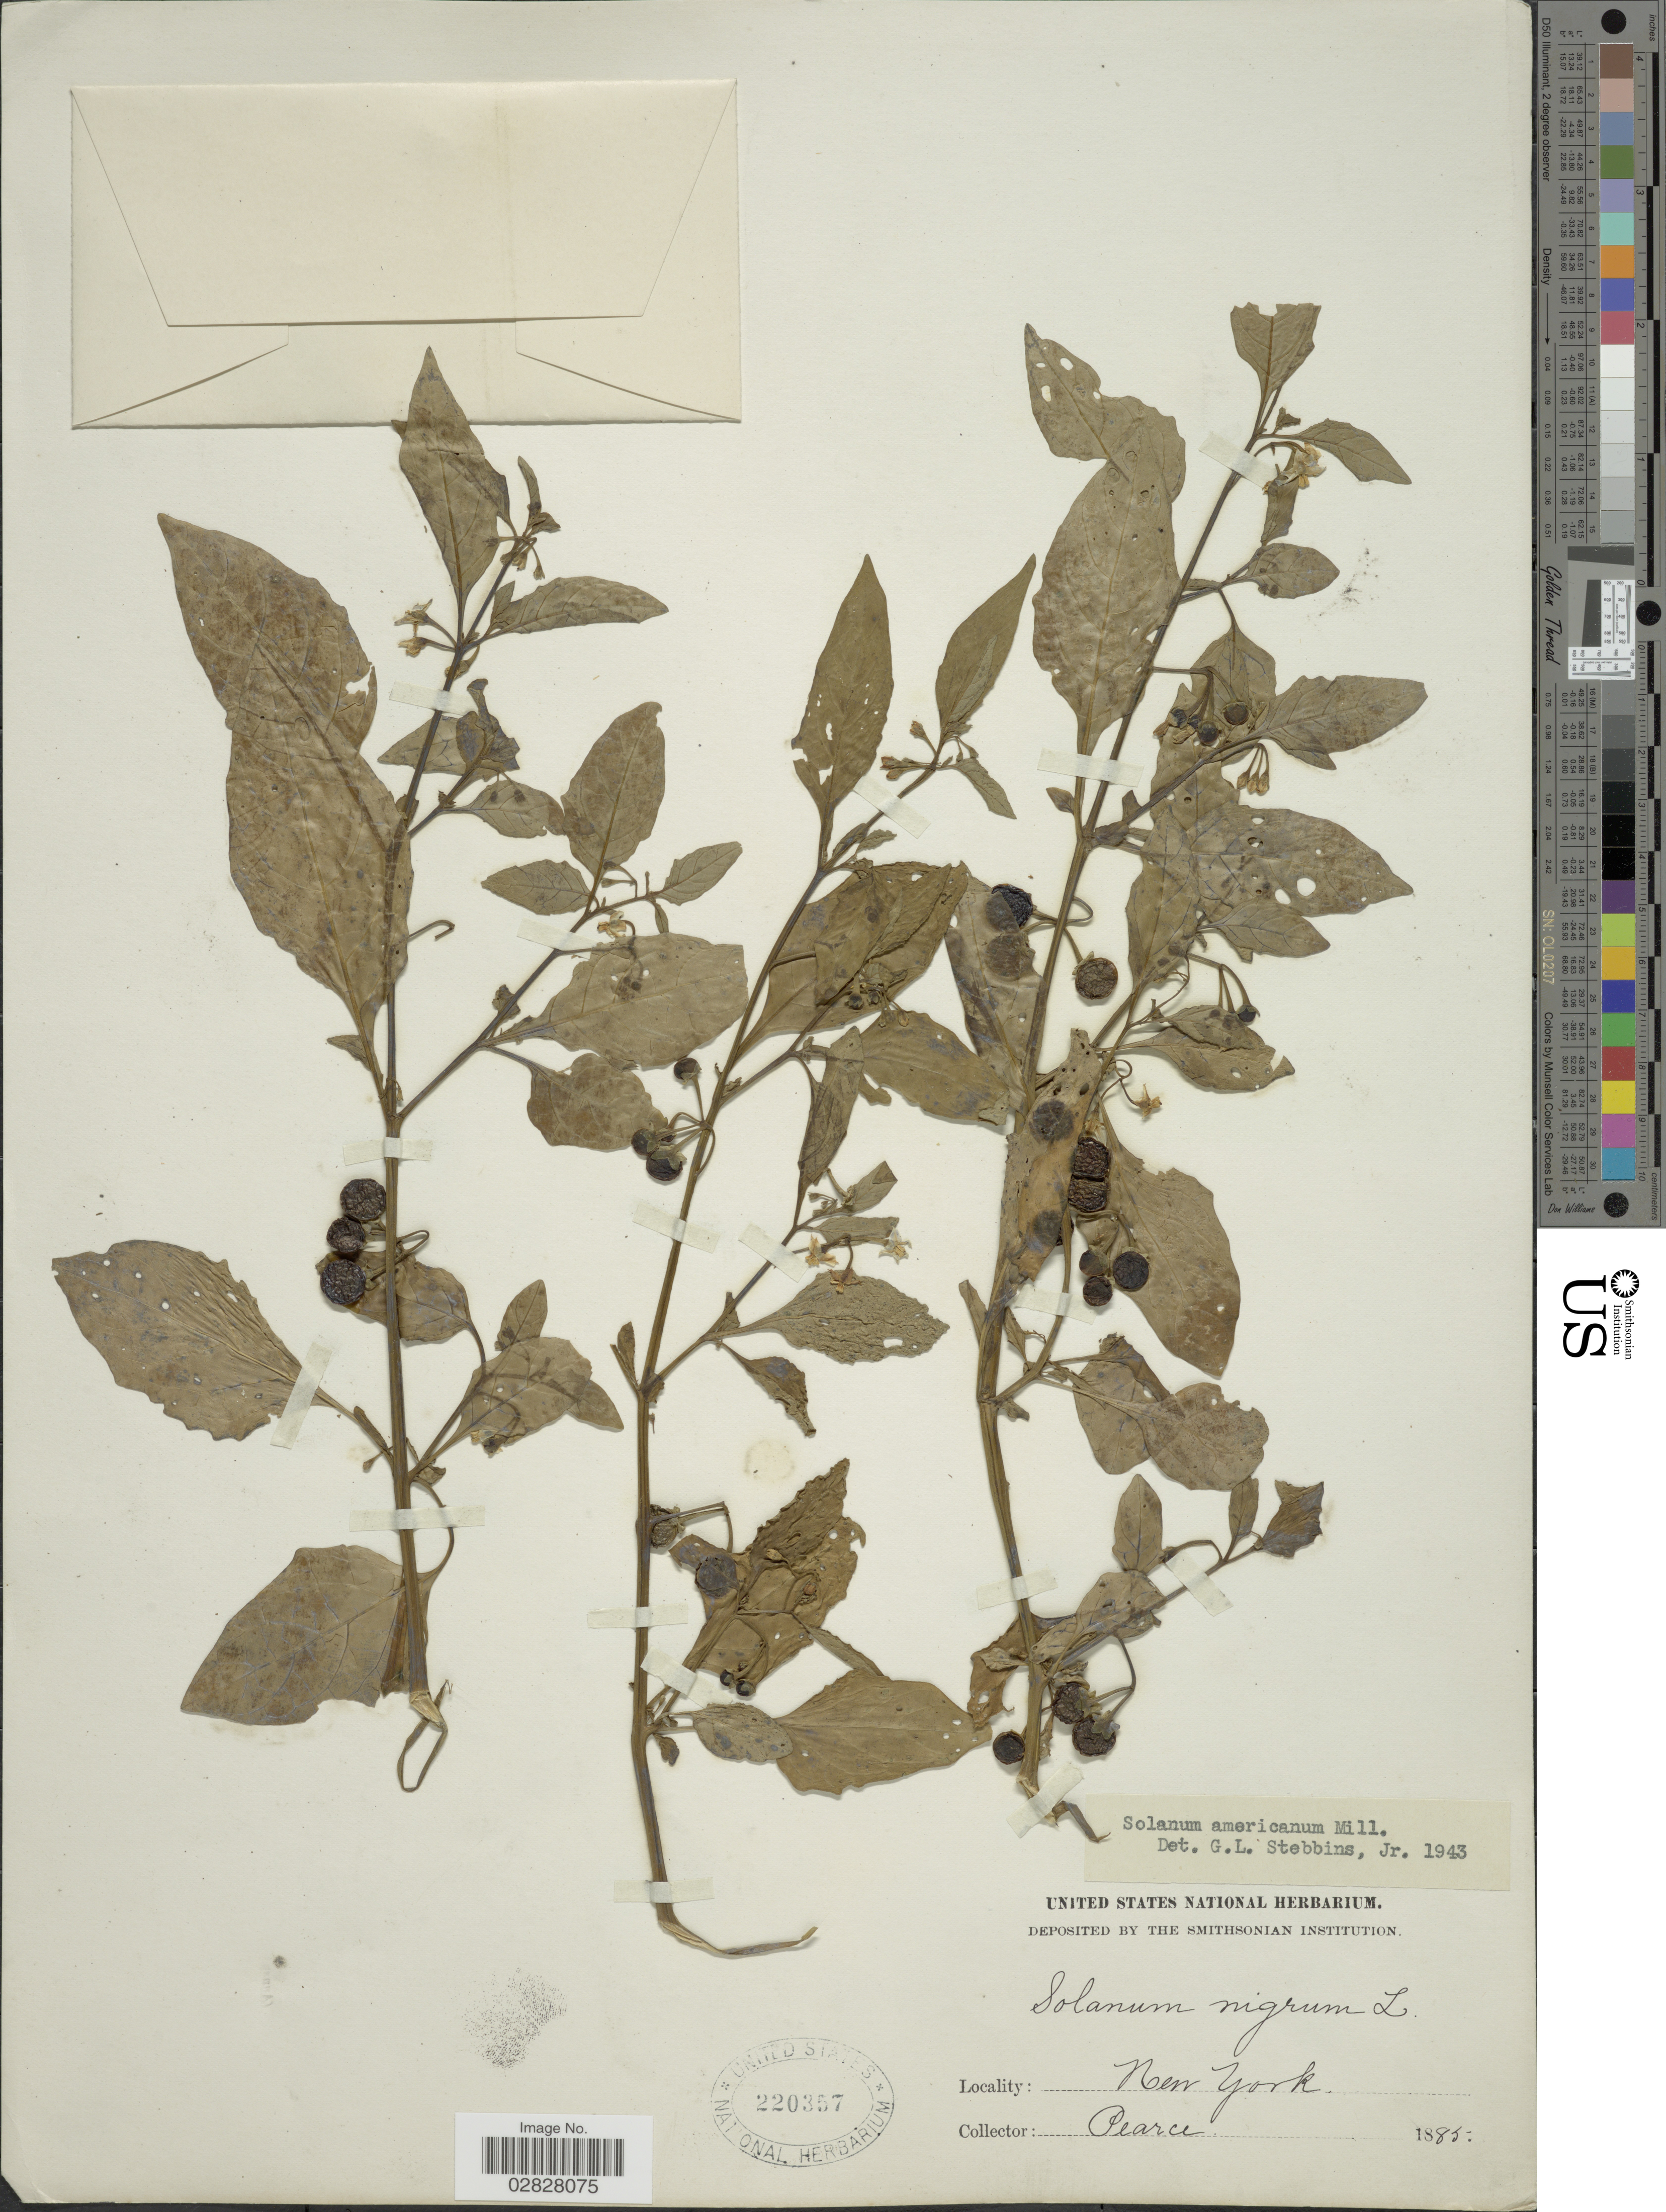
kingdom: Plantae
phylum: Tracheophyta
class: Magnoliopsida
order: Solanales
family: Solanaceae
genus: Solanum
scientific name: Solanum americanum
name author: Mill.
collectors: -. Pearce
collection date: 1885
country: United States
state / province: New York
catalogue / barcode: US 220357